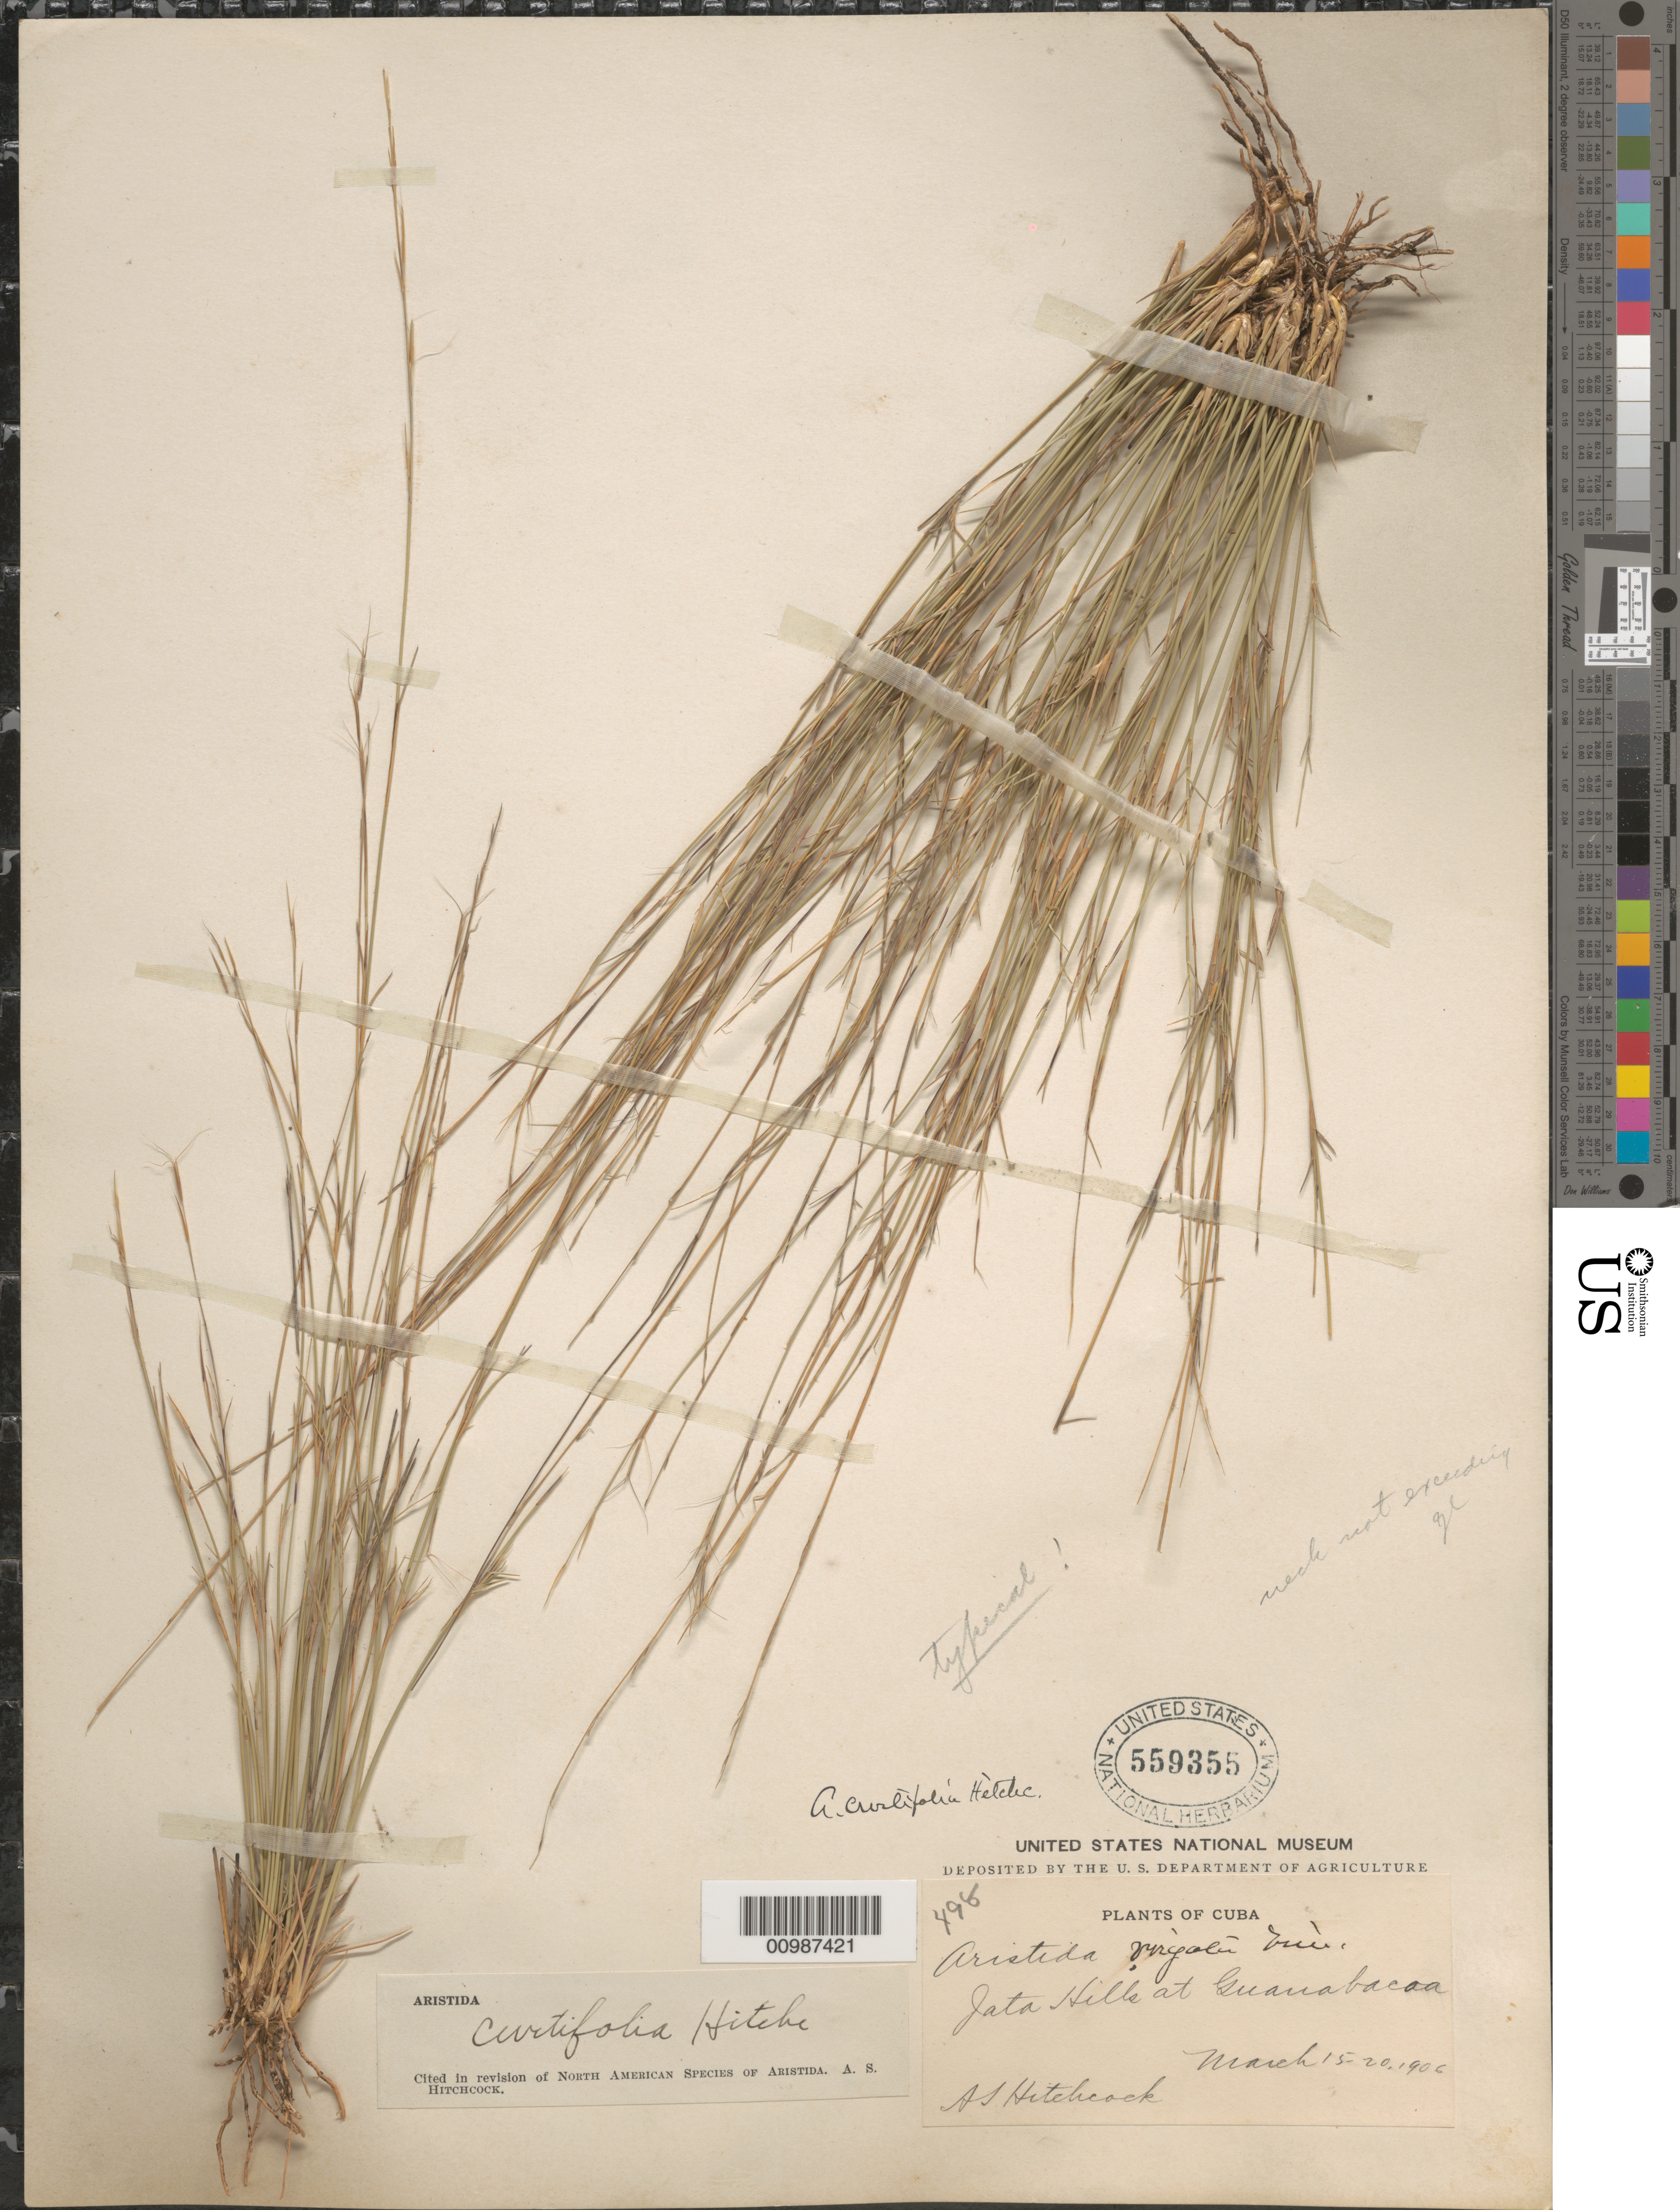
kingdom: Plantae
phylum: Tracheophyta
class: Liliopsida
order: Poales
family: Poaceae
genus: Aristida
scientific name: Aristida curtifolia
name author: Hitchc.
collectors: A. S. Hitchcock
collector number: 498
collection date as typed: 15 Mar 1906 to20 Mar 1906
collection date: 1906-03-15/1906-03-20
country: Cuba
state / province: La Habana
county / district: Municipio Guanabacoa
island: Cuba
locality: Guanabacoa, Jata Hills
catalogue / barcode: US 559355